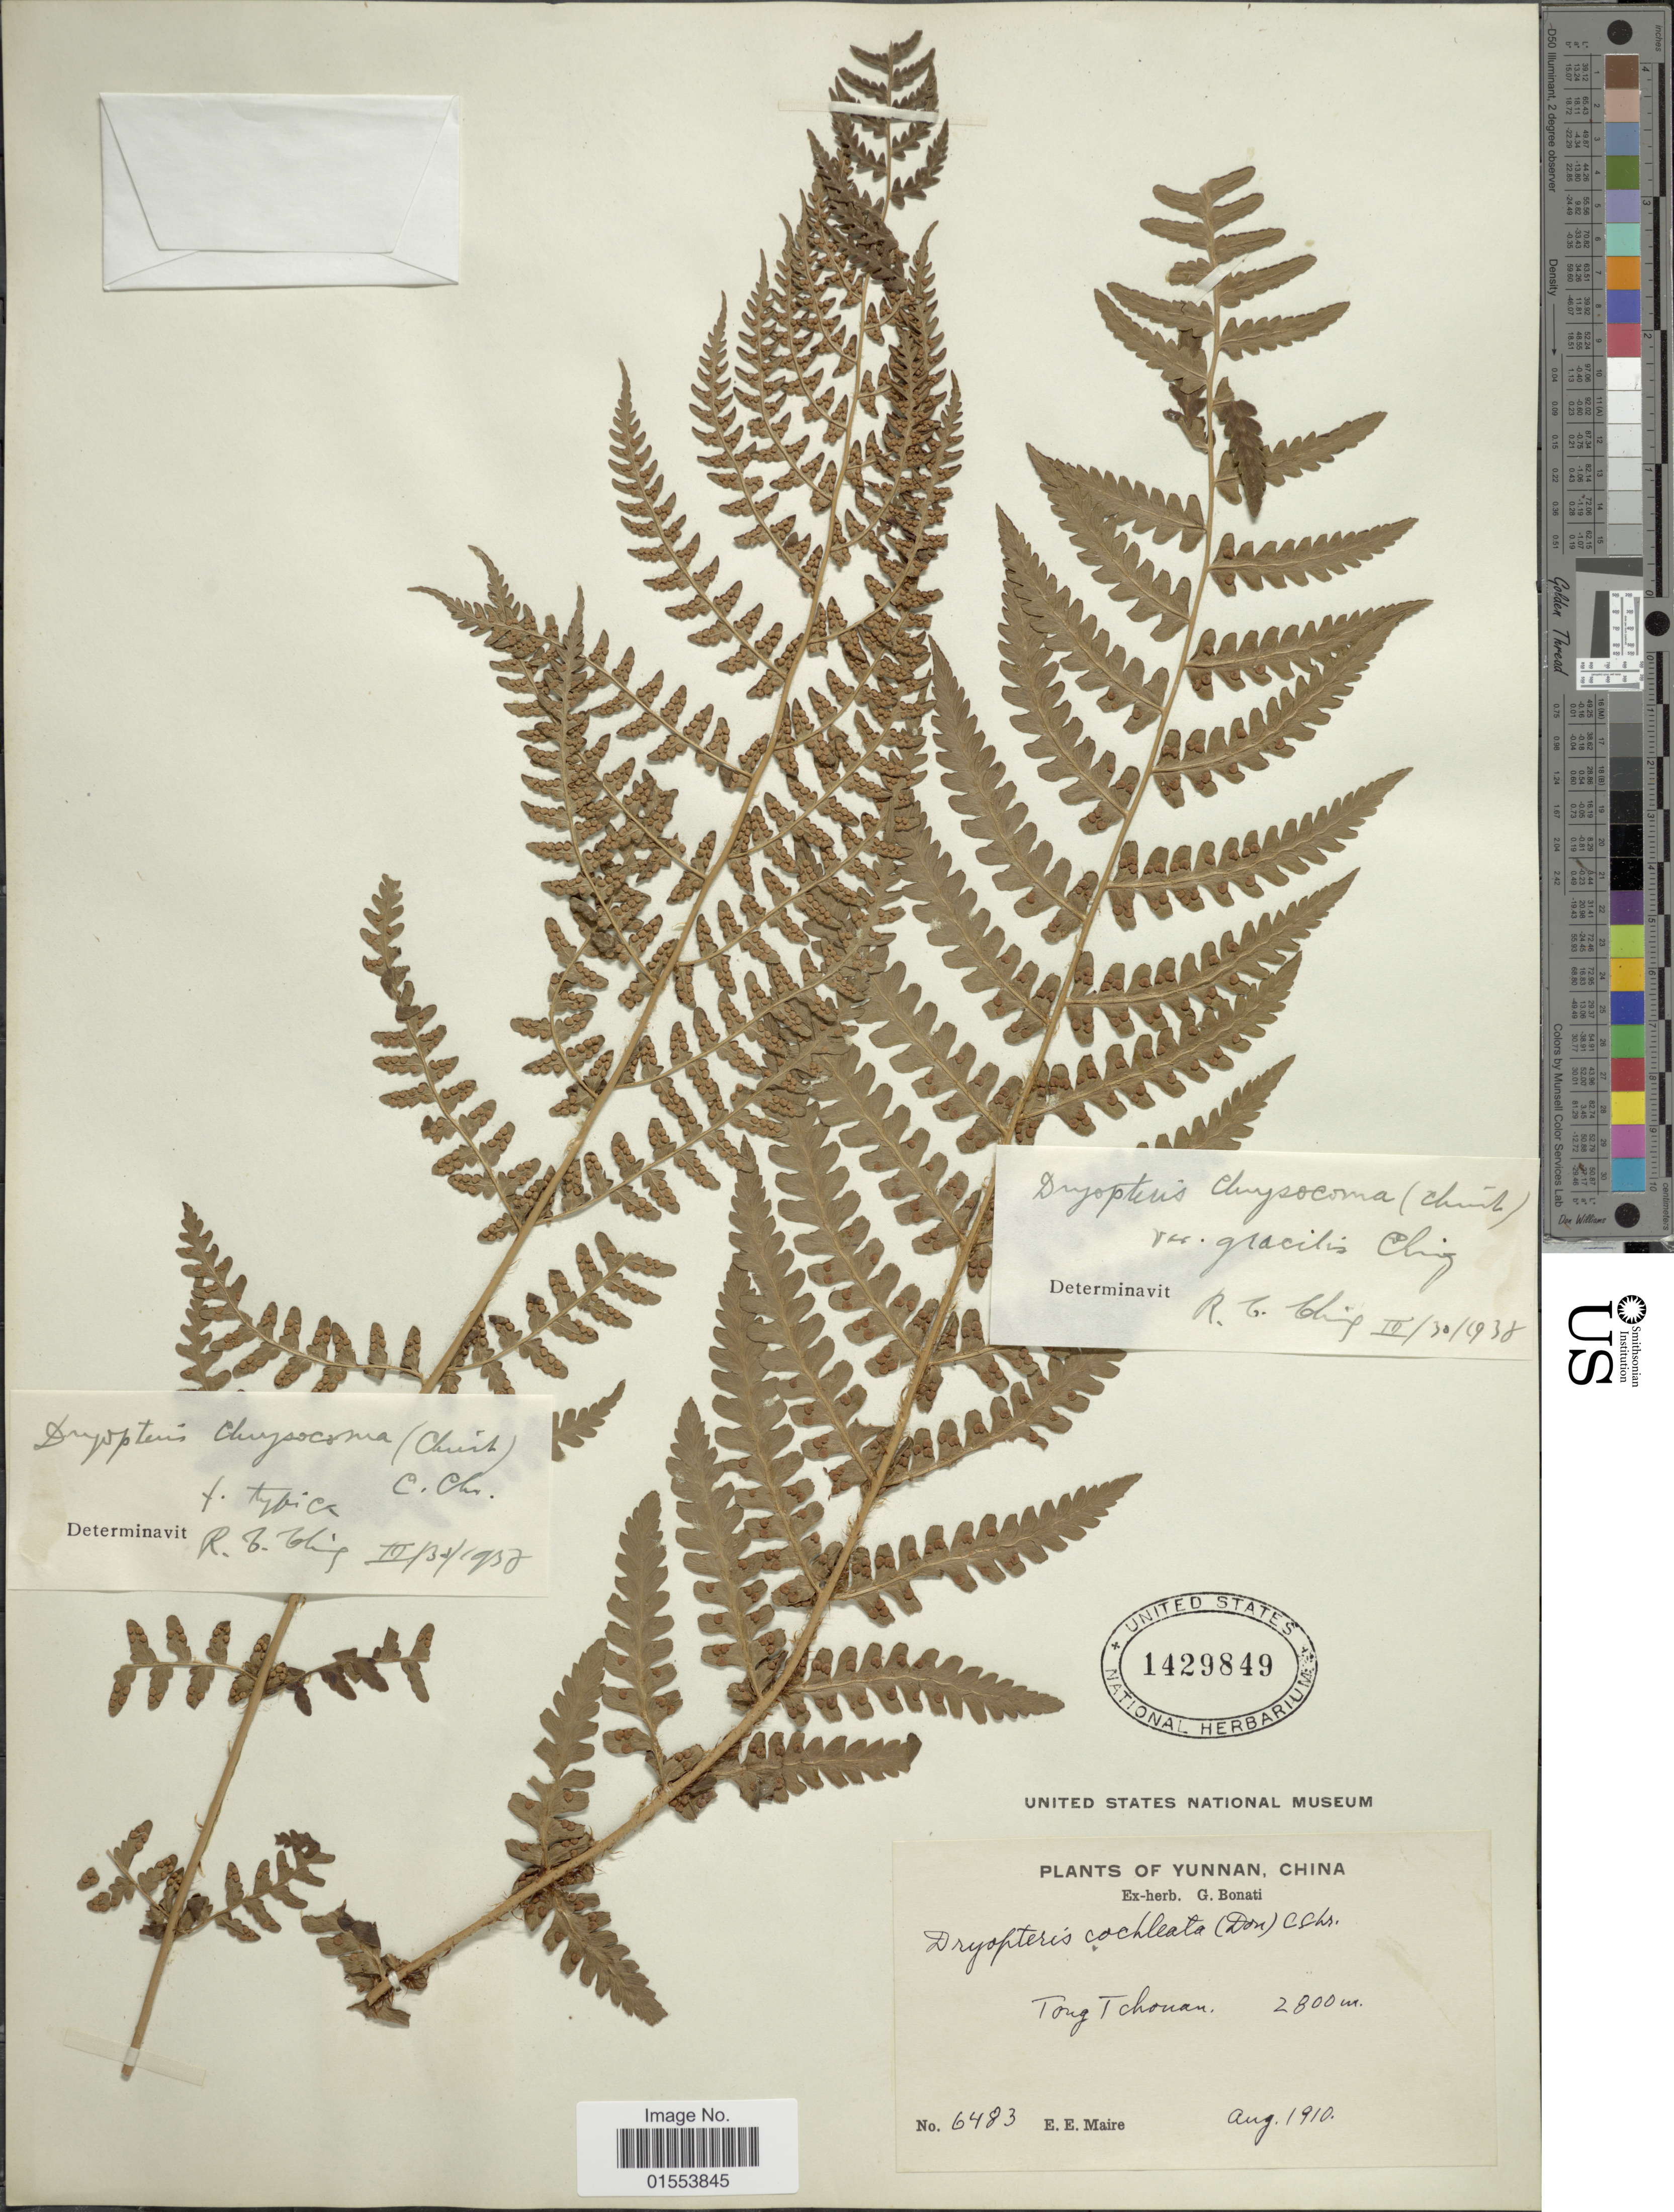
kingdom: Plantae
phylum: Tracheophyta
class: Polypodiopsida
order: Polypodiales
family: Dryopteridaceae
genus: Dryopteris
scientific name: Dryopteris chrysocoma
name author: (Christ) C. Chr.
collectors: E. E. Maire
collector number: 6483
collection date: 1910-08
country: China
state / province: Yunnan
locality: Yunnan, China, Tong Tchouan.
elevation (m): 2800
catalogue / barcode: US 1429849